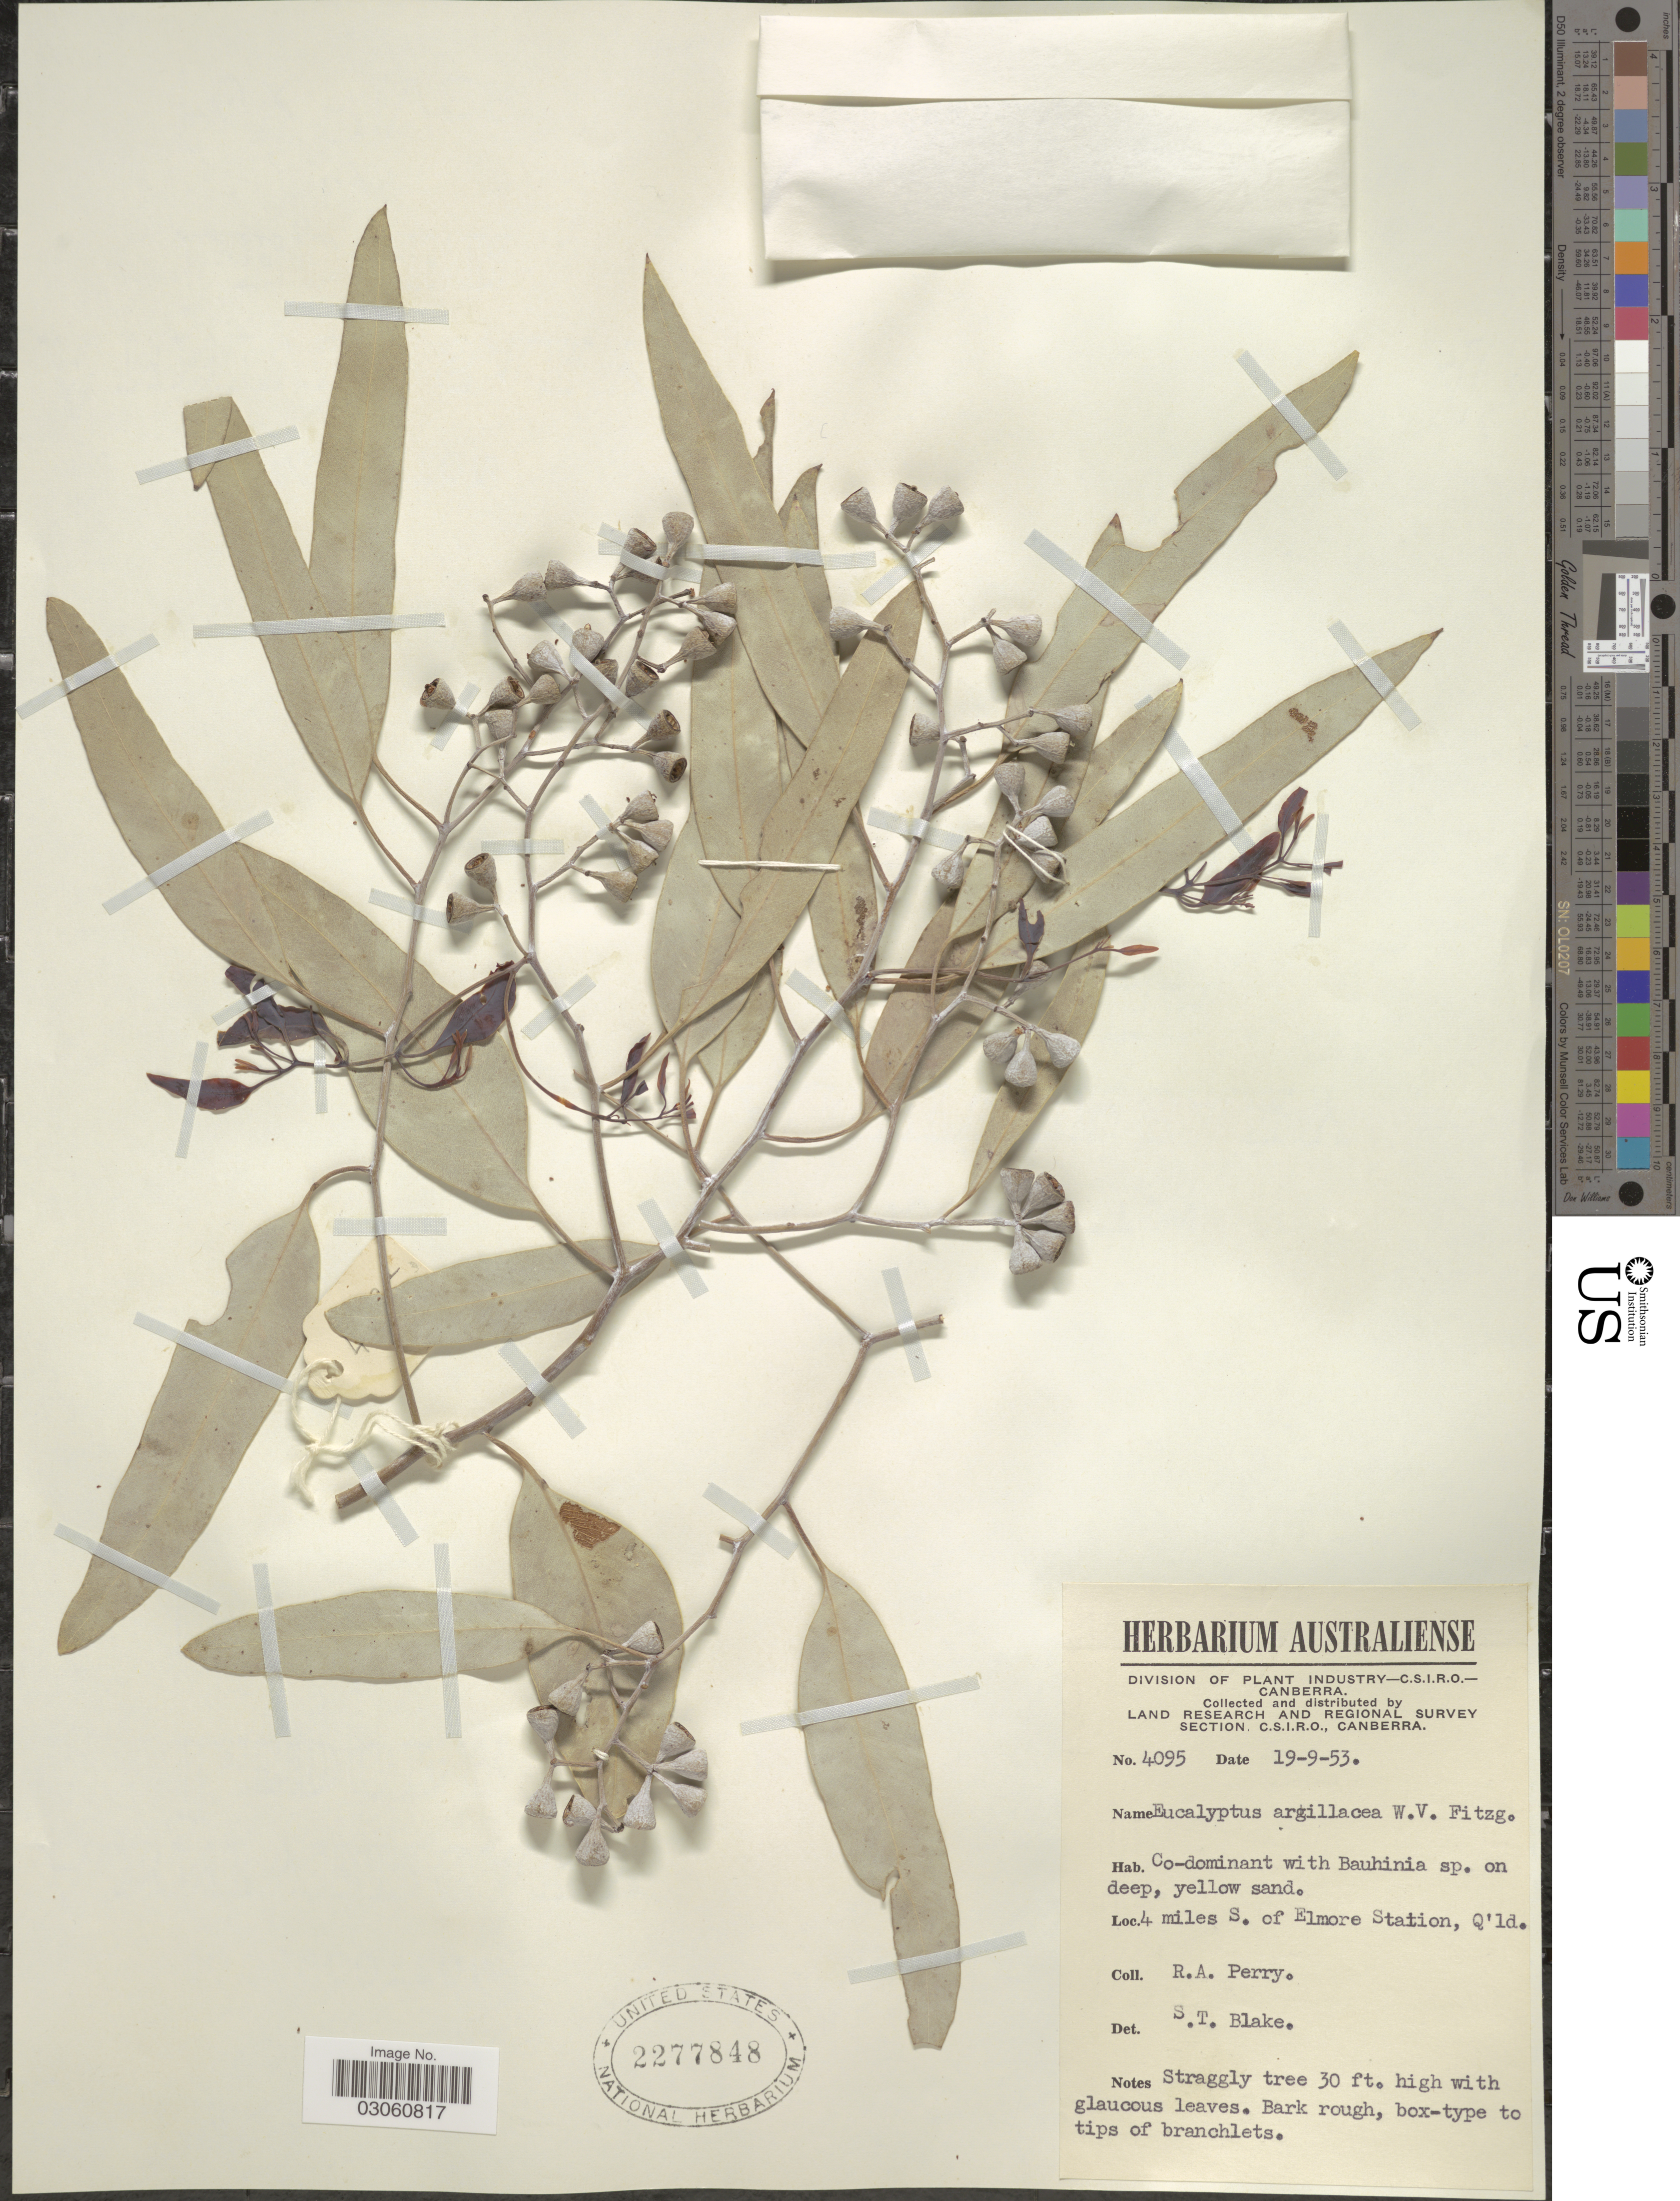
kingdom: Plantae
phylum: Tracheophyta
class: Magnoliopsida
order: Myrtales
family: Myrtaceae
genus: Eucalyptus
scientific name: Eucalyptus argillacea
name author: W. Fitzg. ex Maiden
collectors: Perry, R. A.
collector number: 4095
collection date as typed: Transcribed d/m/y: 19/9/53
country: Australia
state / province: Queensland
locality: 4 miles S. of Elmore Station, Q'ld.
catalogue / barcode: US 2277848